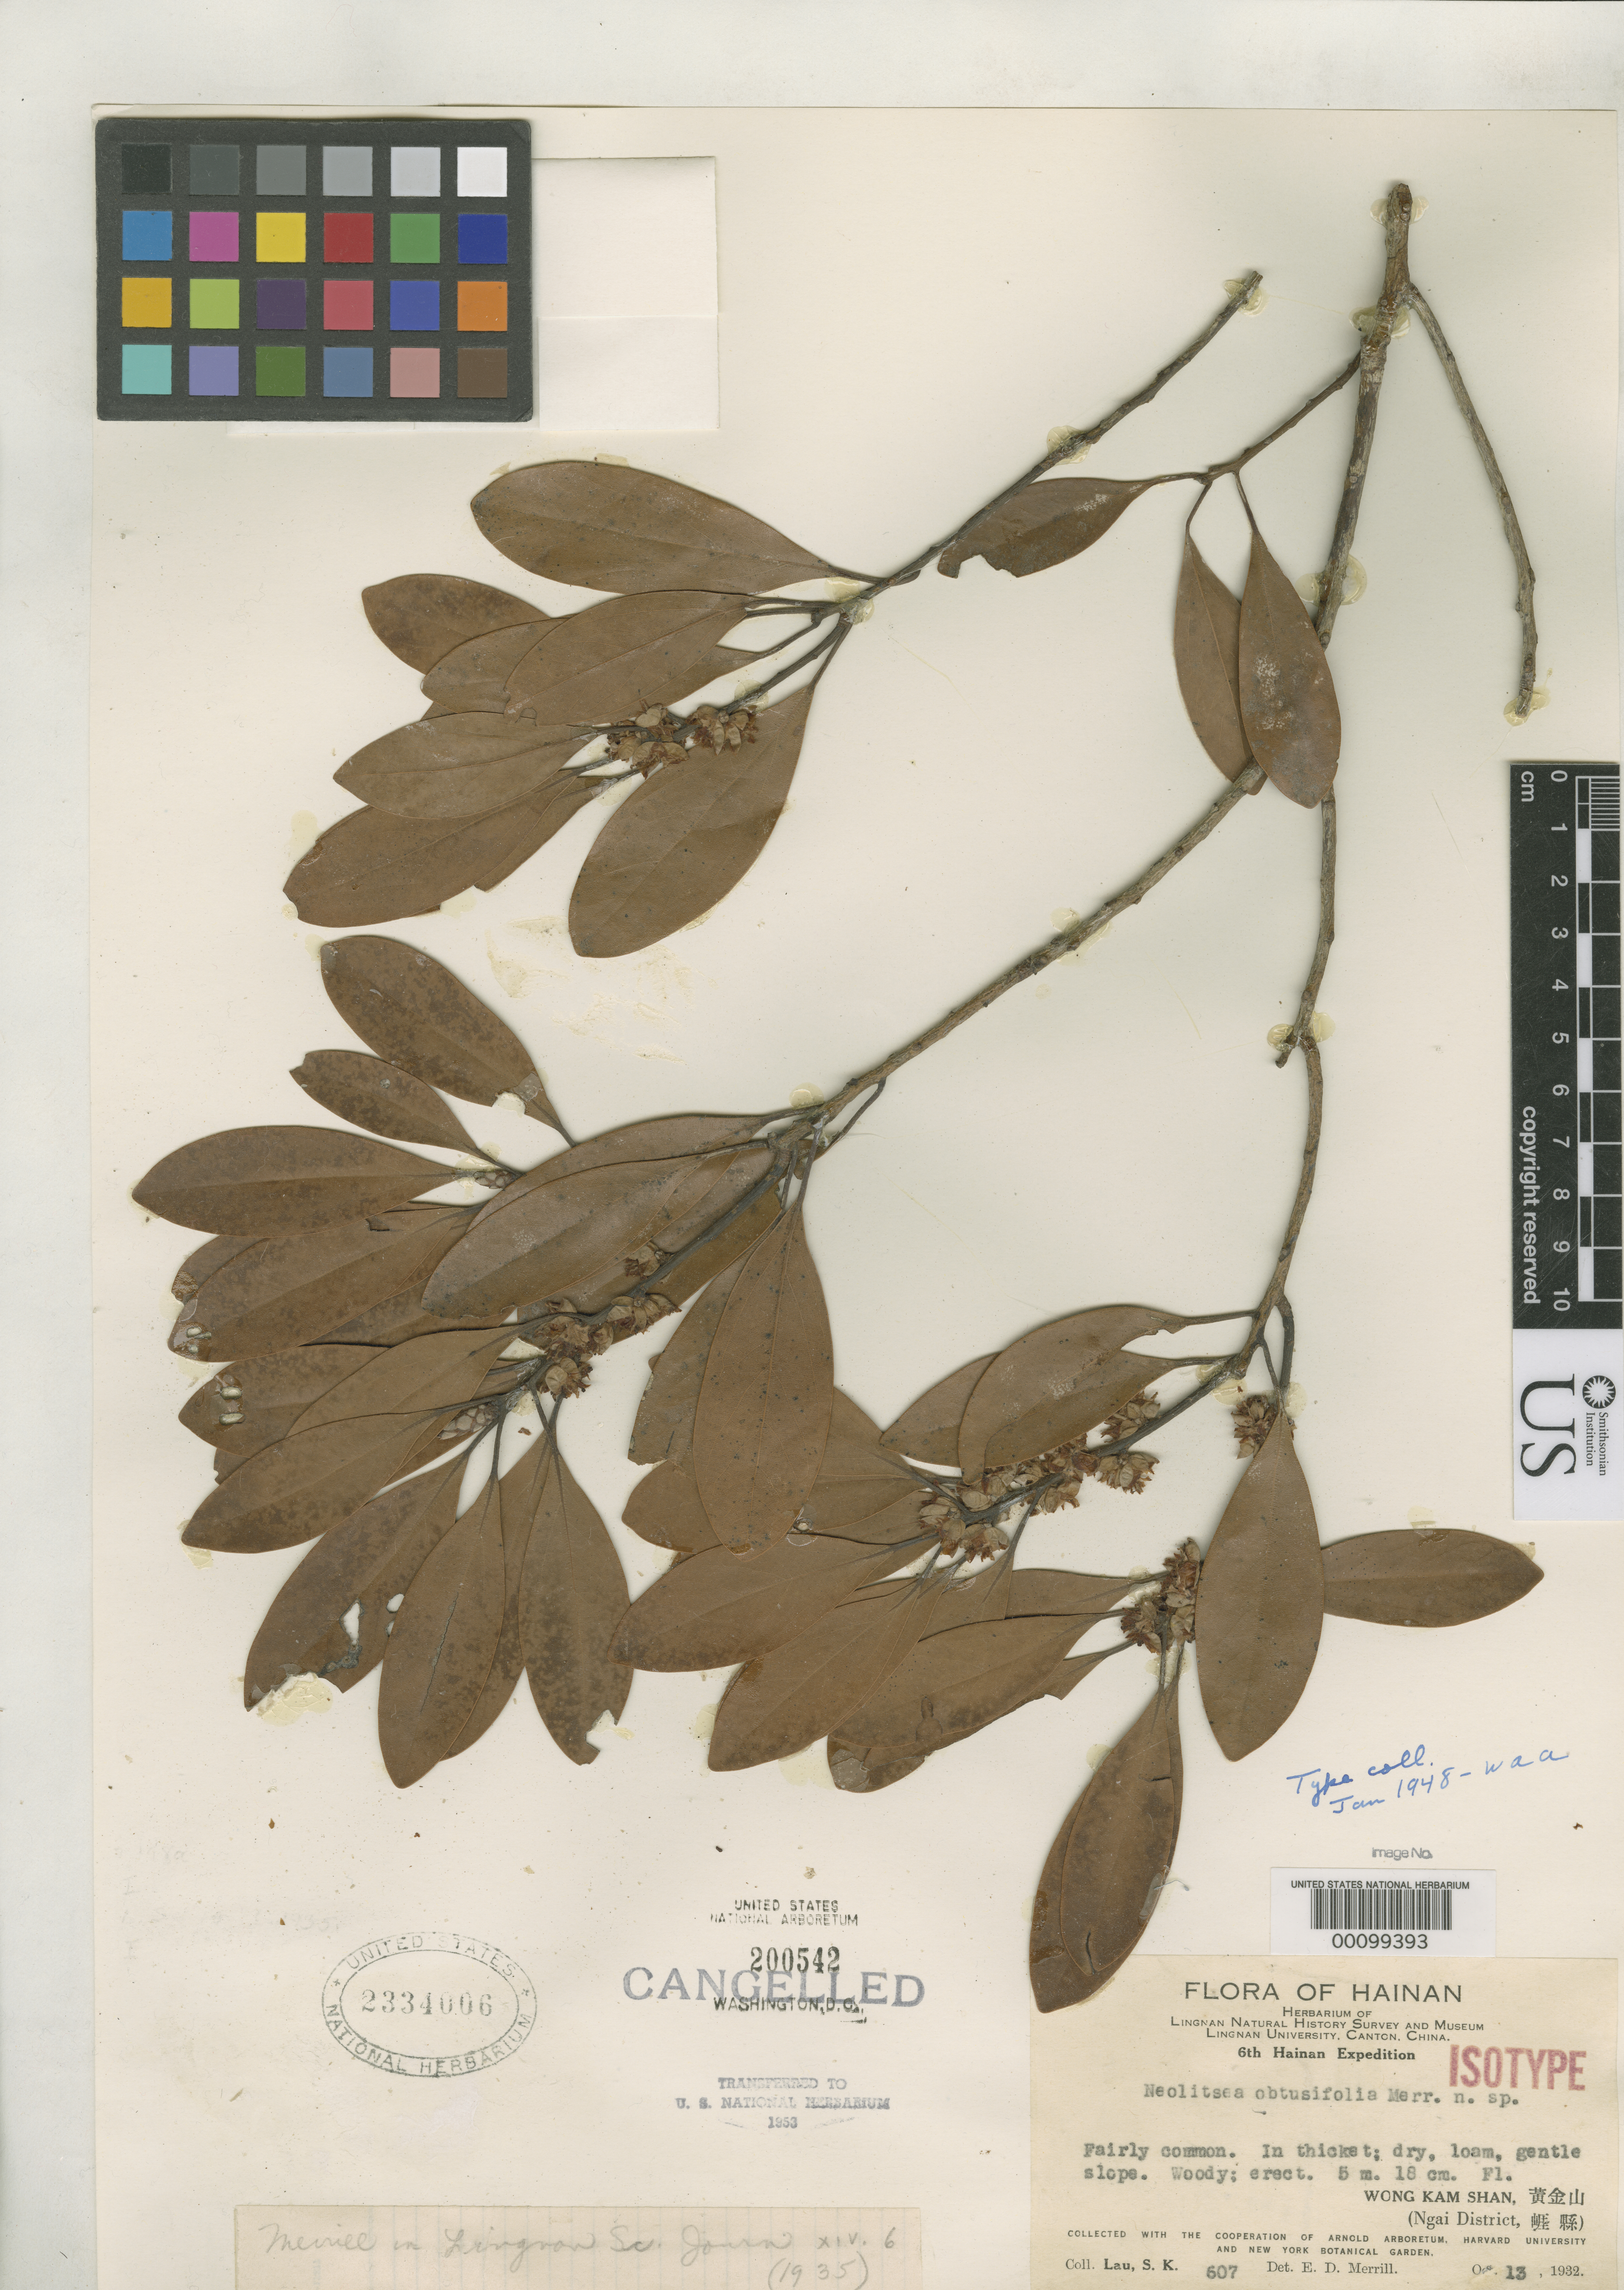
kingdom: Plantae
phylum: Tracheophyta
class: Magnoliopsida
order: Laurales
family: Lauraceae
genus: Neolitsea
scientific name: Neolitsea obtusifolia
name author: Merr.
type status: Isotype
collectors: S. K. Lau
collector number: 607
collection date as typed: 13 Oct 1932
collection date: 1932-10-13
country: China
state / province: Hainan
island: Hainan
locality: Wong Kam Shan, Ngai District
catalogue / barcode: US 1629560